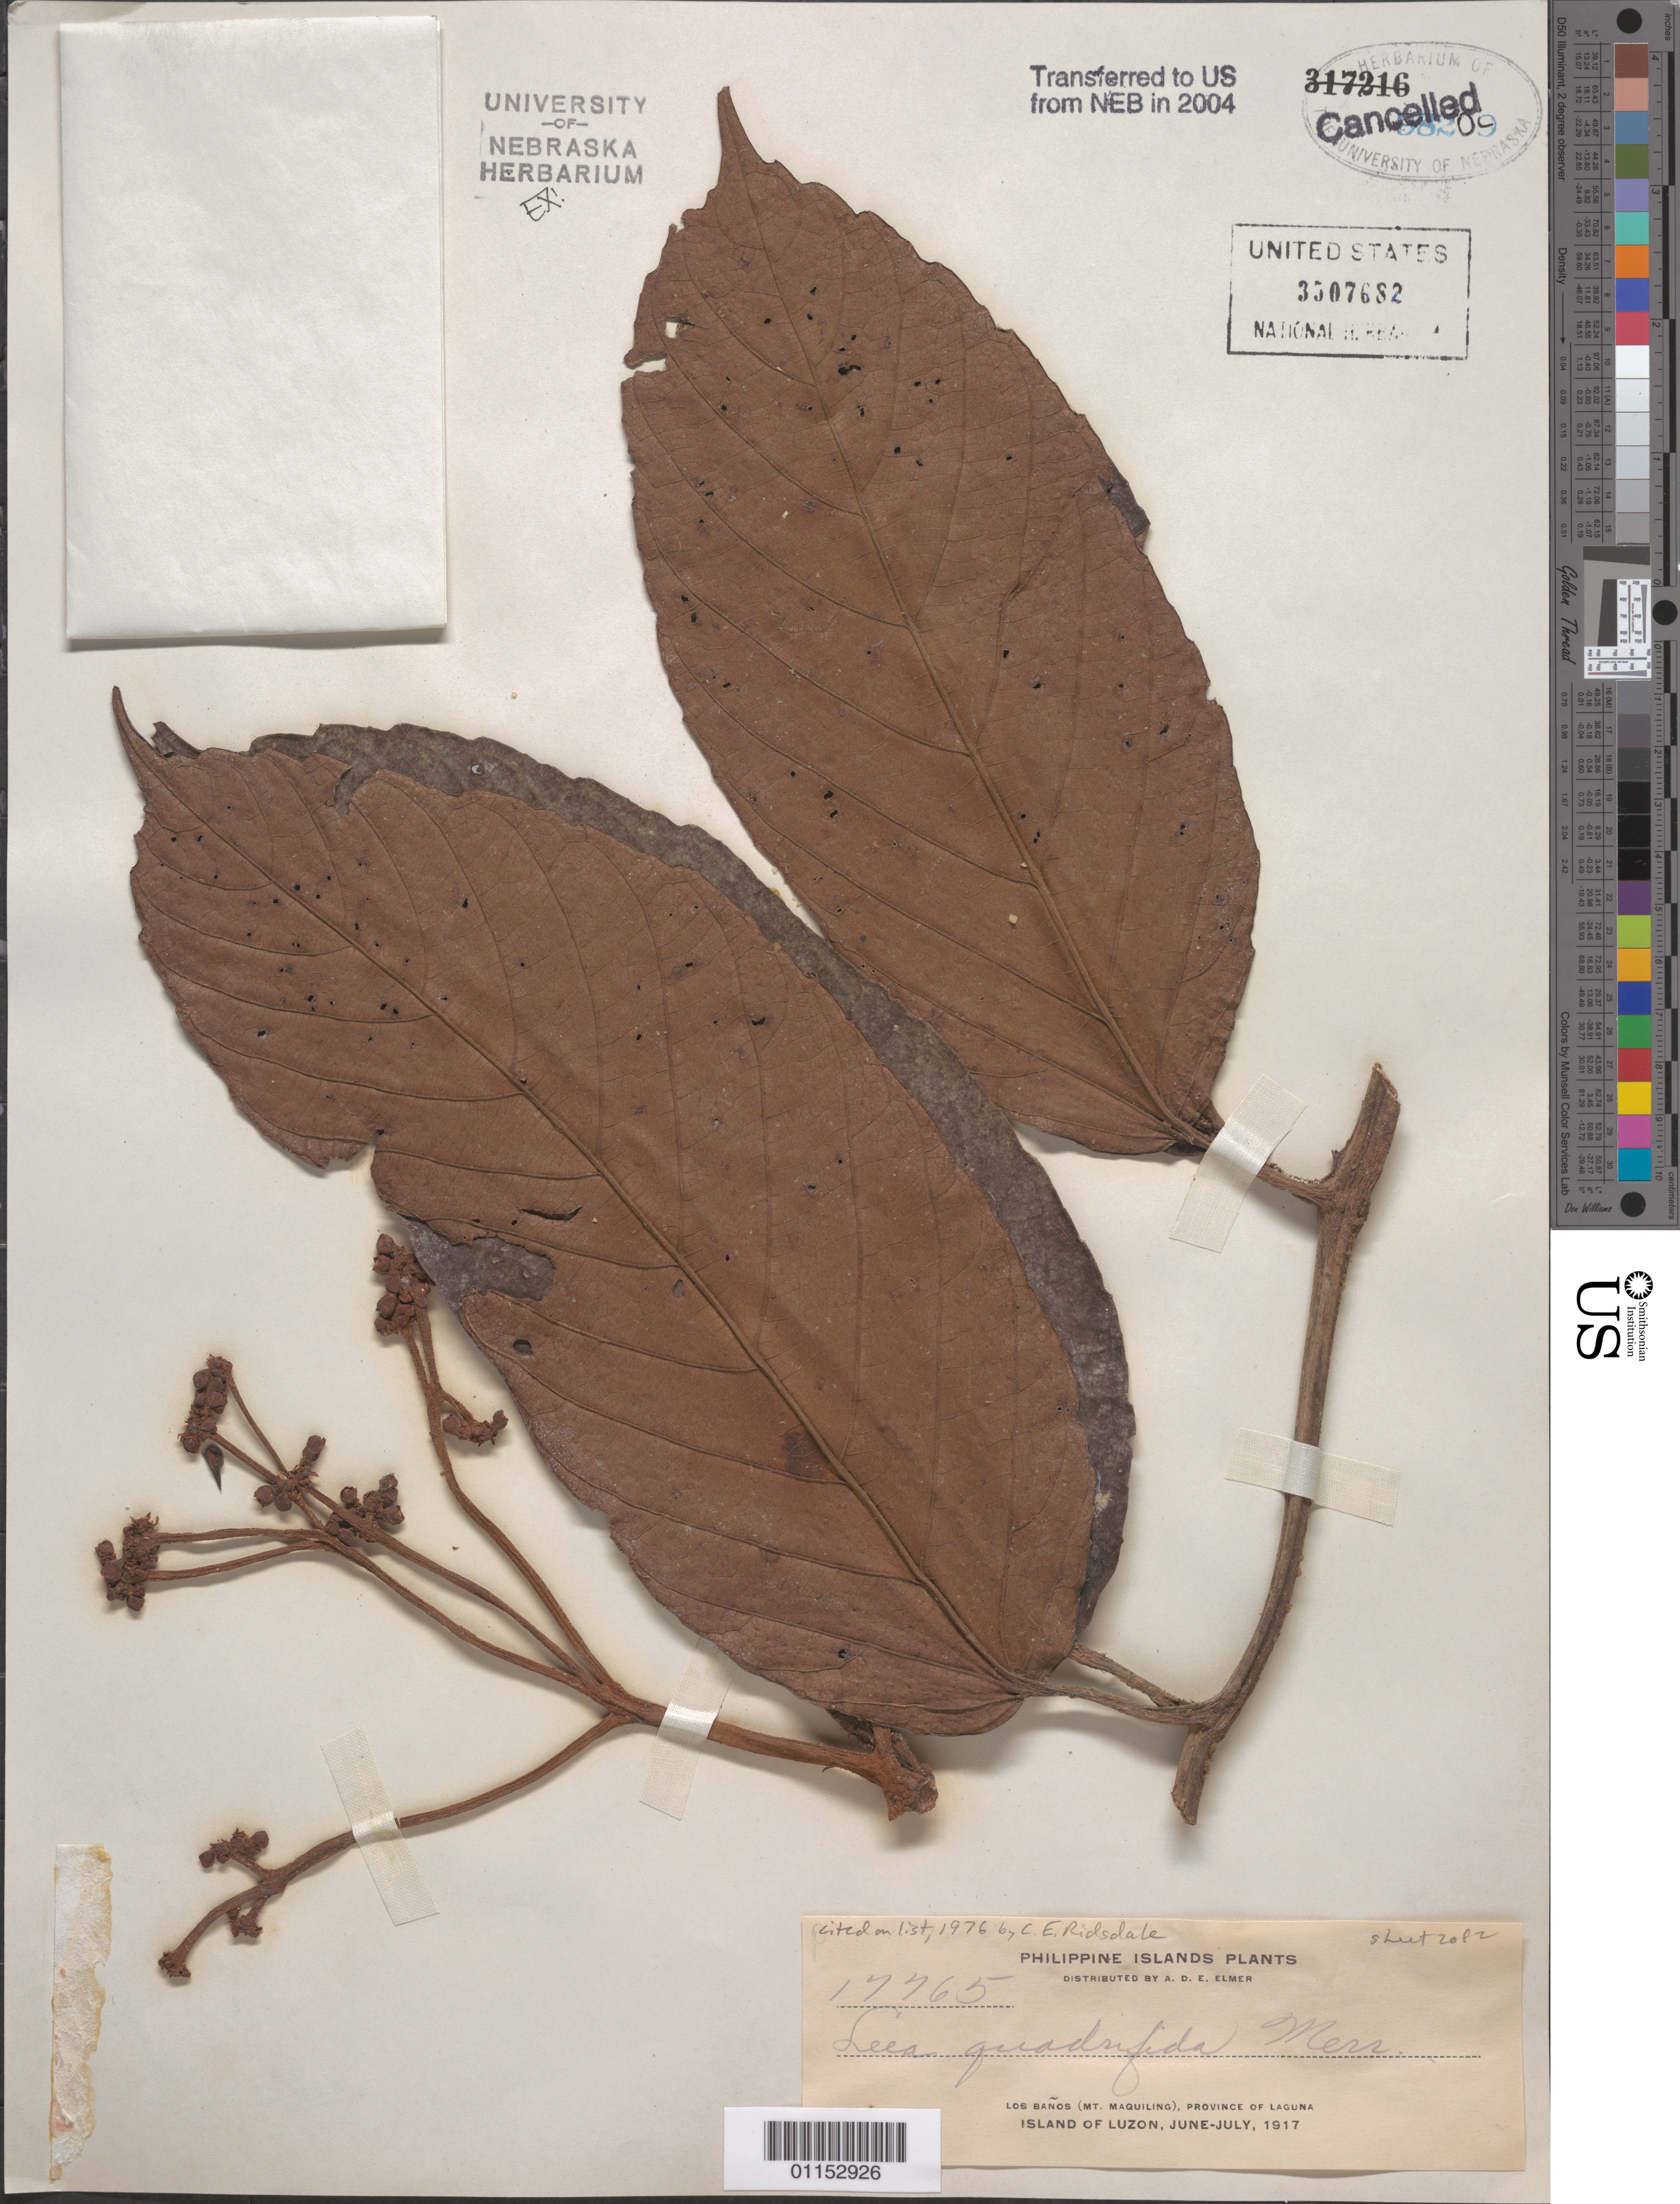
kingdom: Plantae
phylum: Tracheophyta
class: Magnoliopsida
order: Vitales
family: Vitaceae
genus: Leea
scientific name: Leea quadrifida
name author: Merr.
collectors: A. D. E. Elmer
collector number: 17765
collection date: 1917-06/1917-07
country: Philippines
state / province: Calabarzon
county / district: Laguna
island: Luzon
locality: Los Banos, Mt Maquiling.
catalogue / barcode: US 3507682